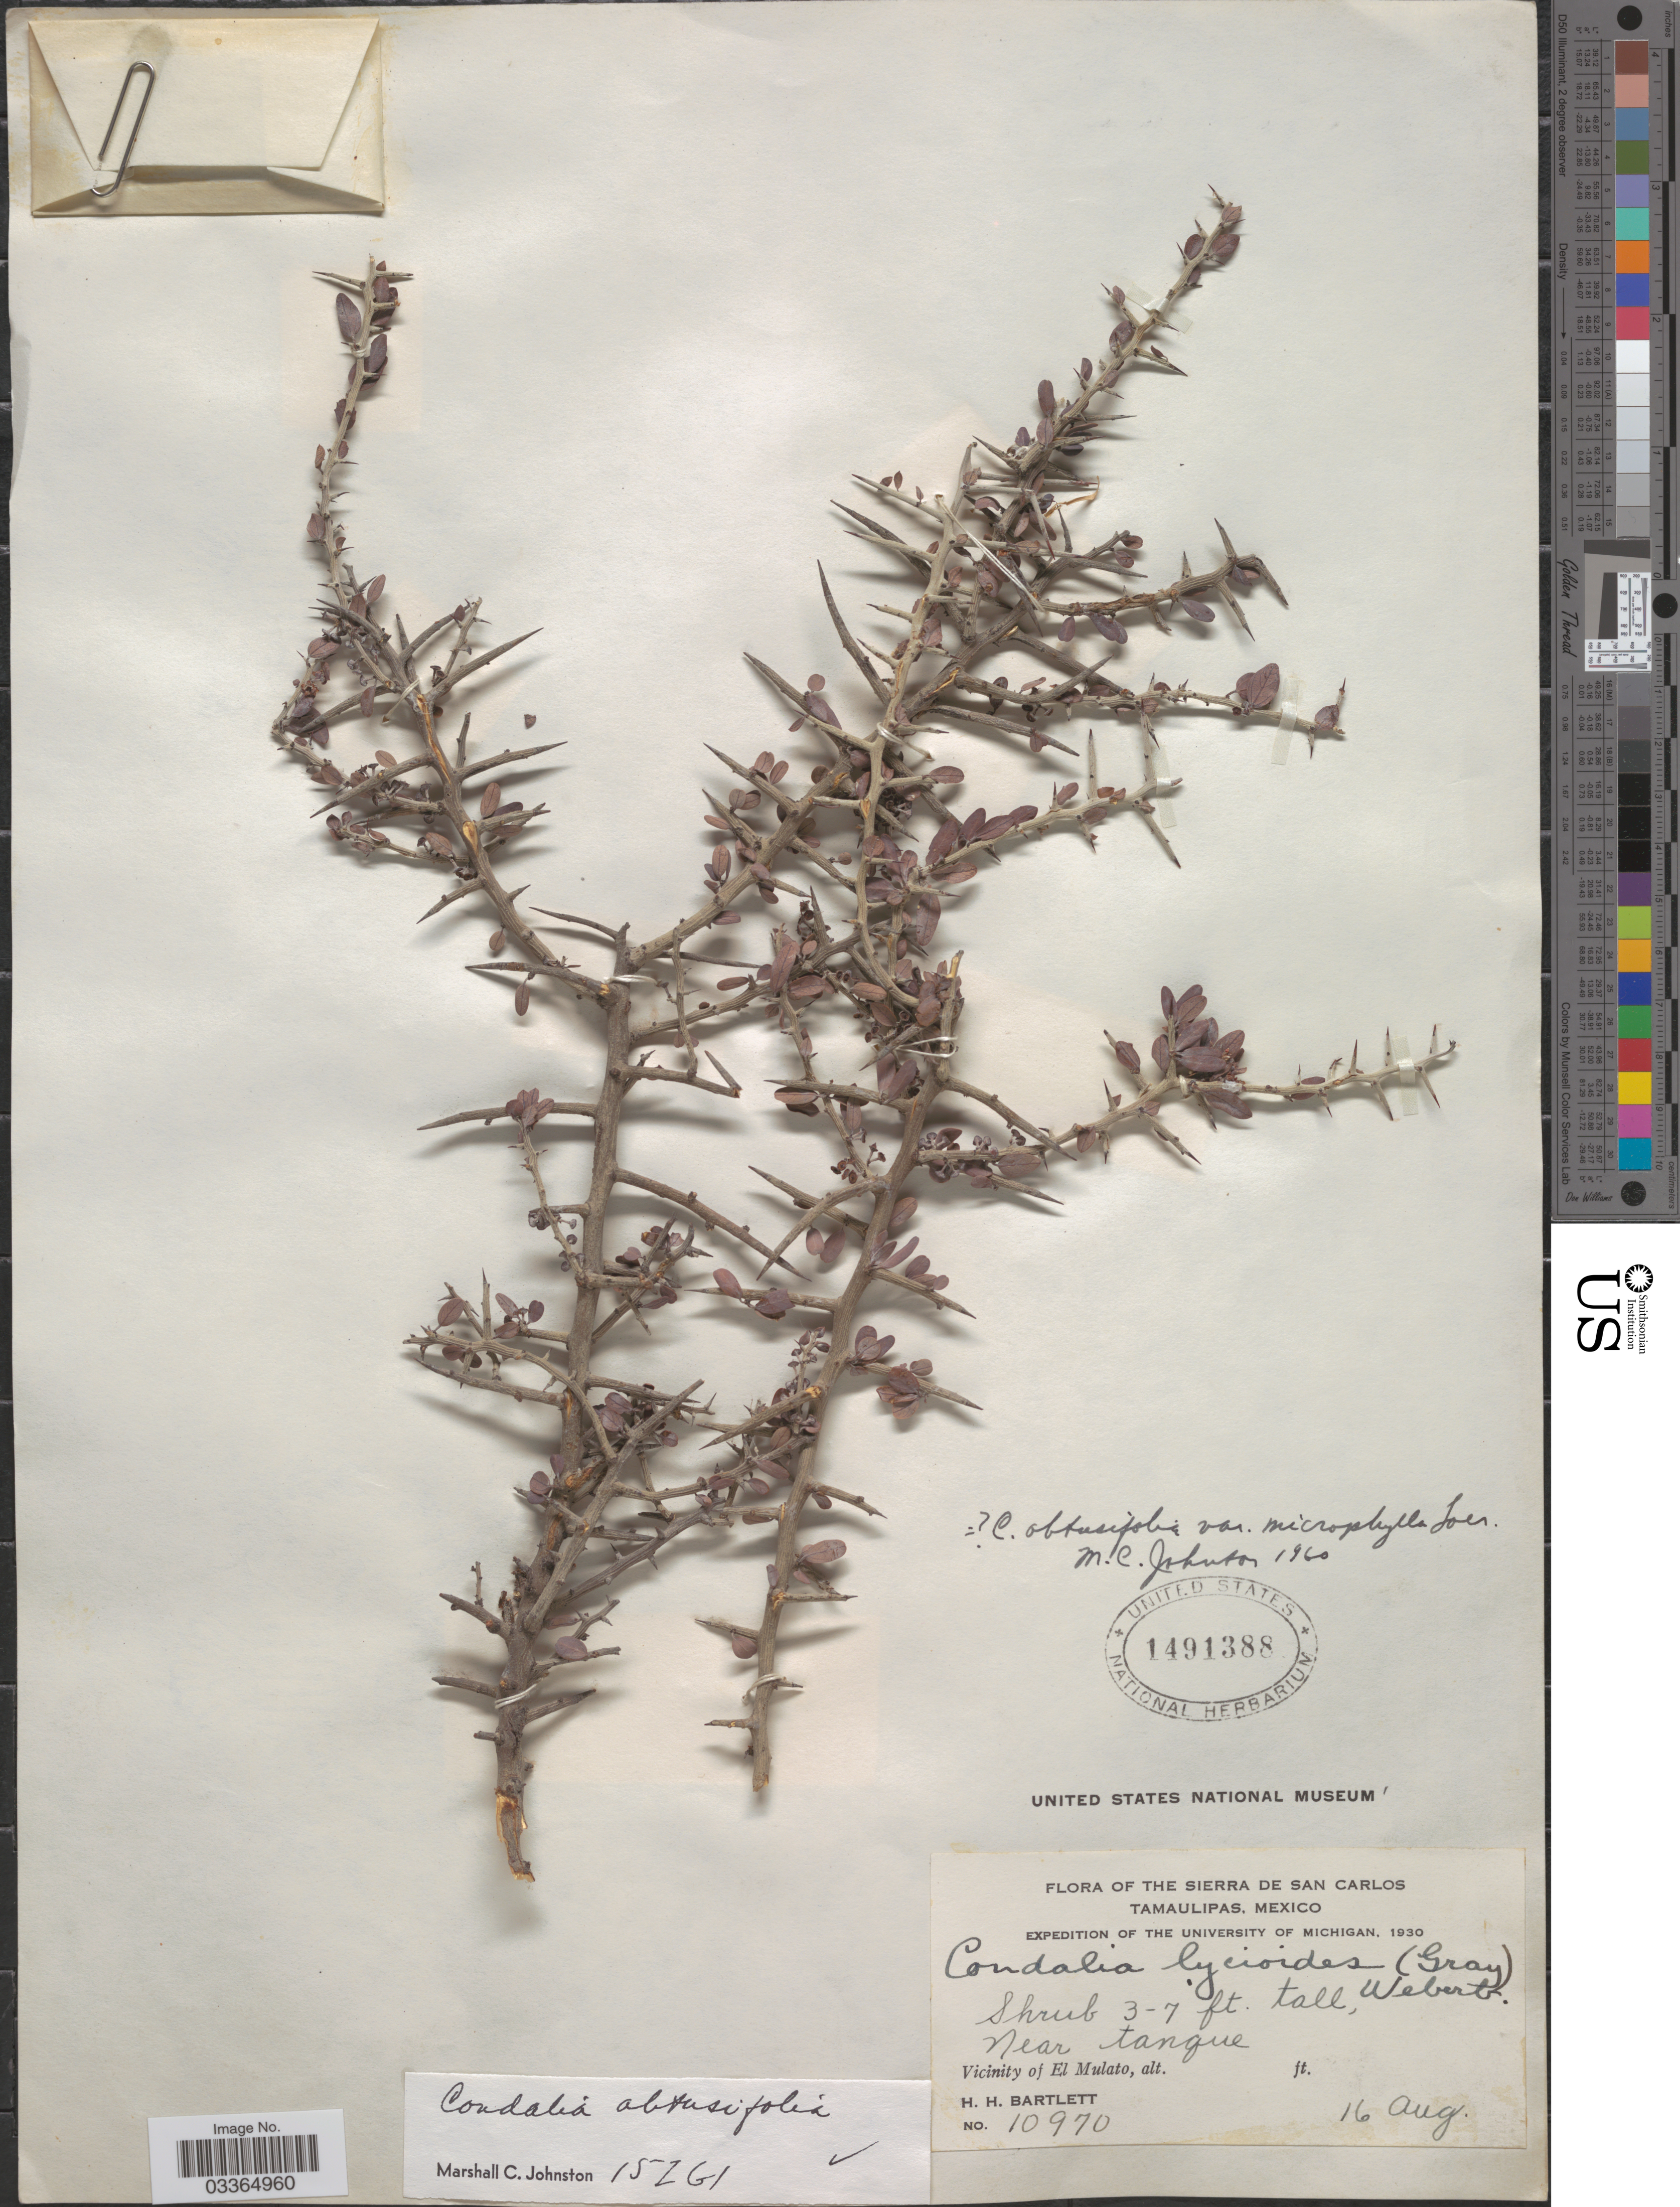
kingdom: Plantae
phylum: Tracheophyta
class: Magnoliopsida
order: Rosales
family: Rhamnaceae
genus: Condalia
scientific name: Condalia obtusifolia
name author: (Hook. ex Torr. & A. Gray) Weberb.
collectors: H. H. Bartlett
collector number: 10970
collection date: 1930-08-16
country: Mexico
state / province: Tamaulipas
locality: The Sierra de San Carlos, near tangue, Vicinity of El Mulato.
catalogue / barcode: US 1491388